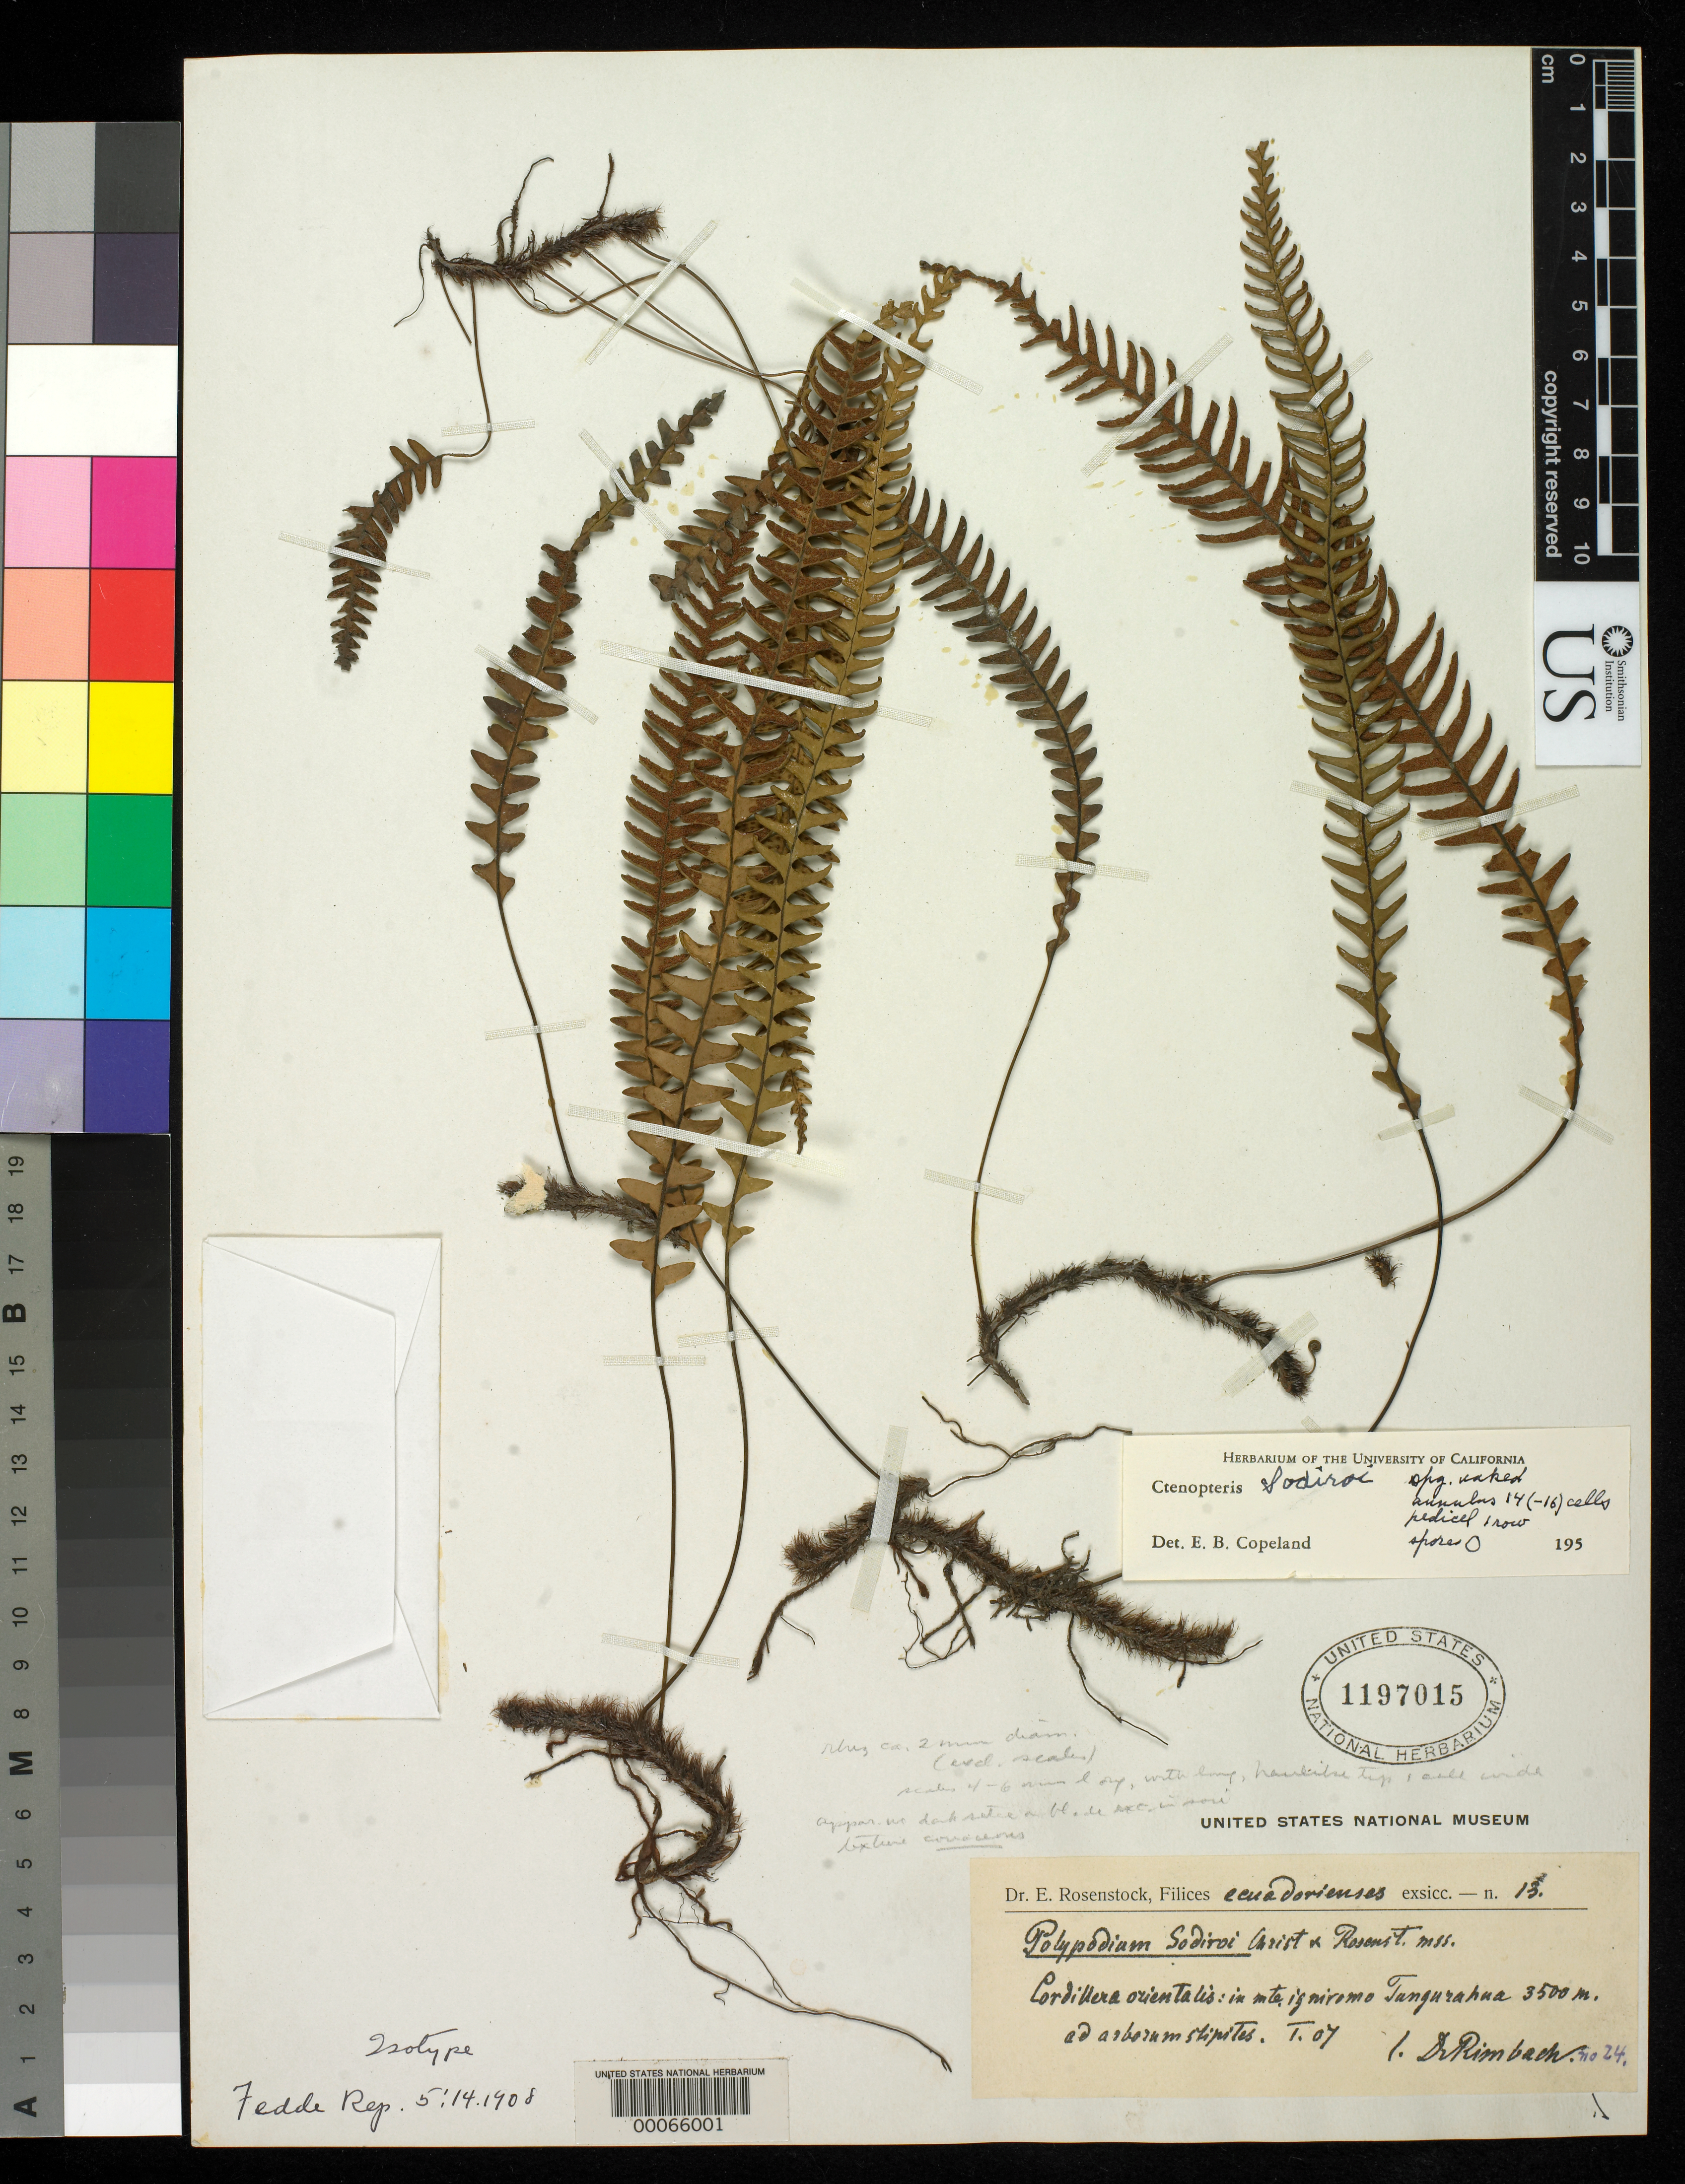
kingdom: Plantae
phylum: Tracheophyta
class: Polypodiopsida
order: Polypodiales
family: Polypodiaceae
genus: Polypodium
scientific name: Polypodium sodiroi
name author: Christ & Rosenst.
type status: Isotype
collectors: A. Rimbach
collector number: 24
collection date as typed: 1907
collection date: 1907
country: Ecuador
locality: Cordillera Orientalis, Tangurahua.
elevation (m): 3500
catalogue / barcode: US 1197015